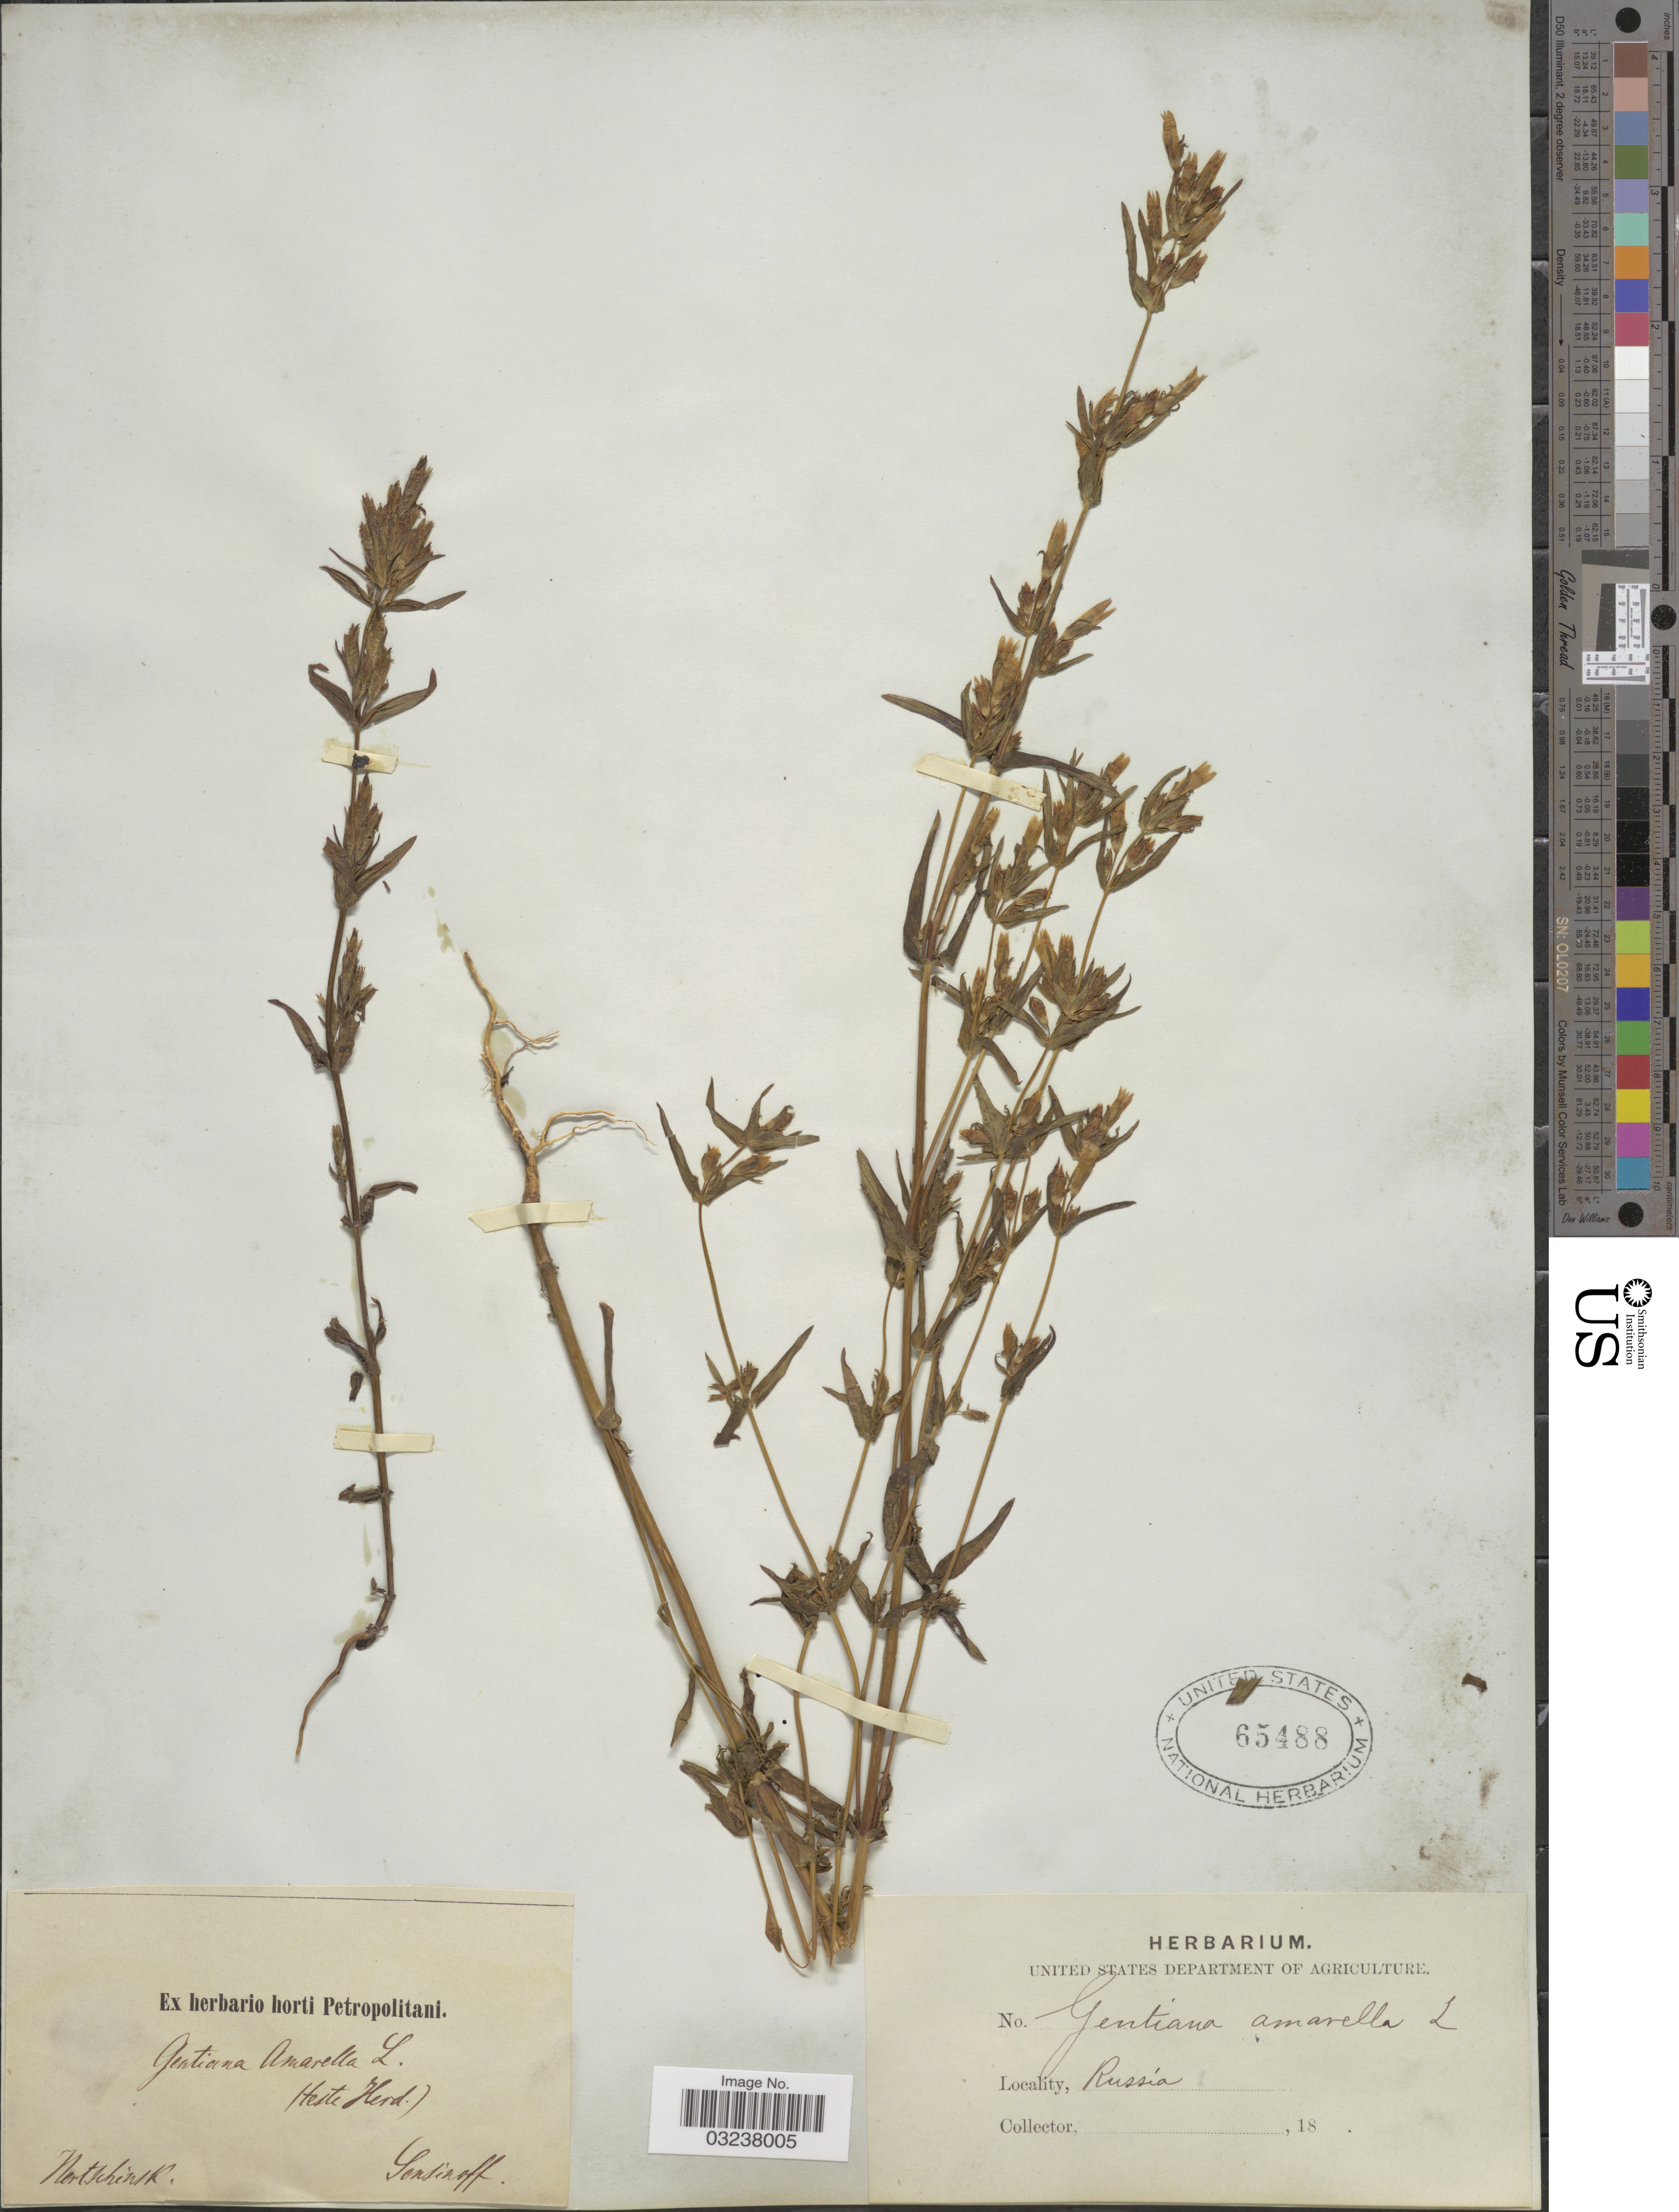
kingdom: Plantae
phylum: Tracheophyta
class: Magnoliopsida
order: Gentianales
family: Gentianaceae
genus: Gentianella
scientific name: Gentianella amarella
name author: (L.) Börner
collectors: Sensinoff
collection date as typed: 18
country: Russian Federation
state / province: Zabaykalsky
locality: Nertschinsk.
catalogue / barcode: US 65488